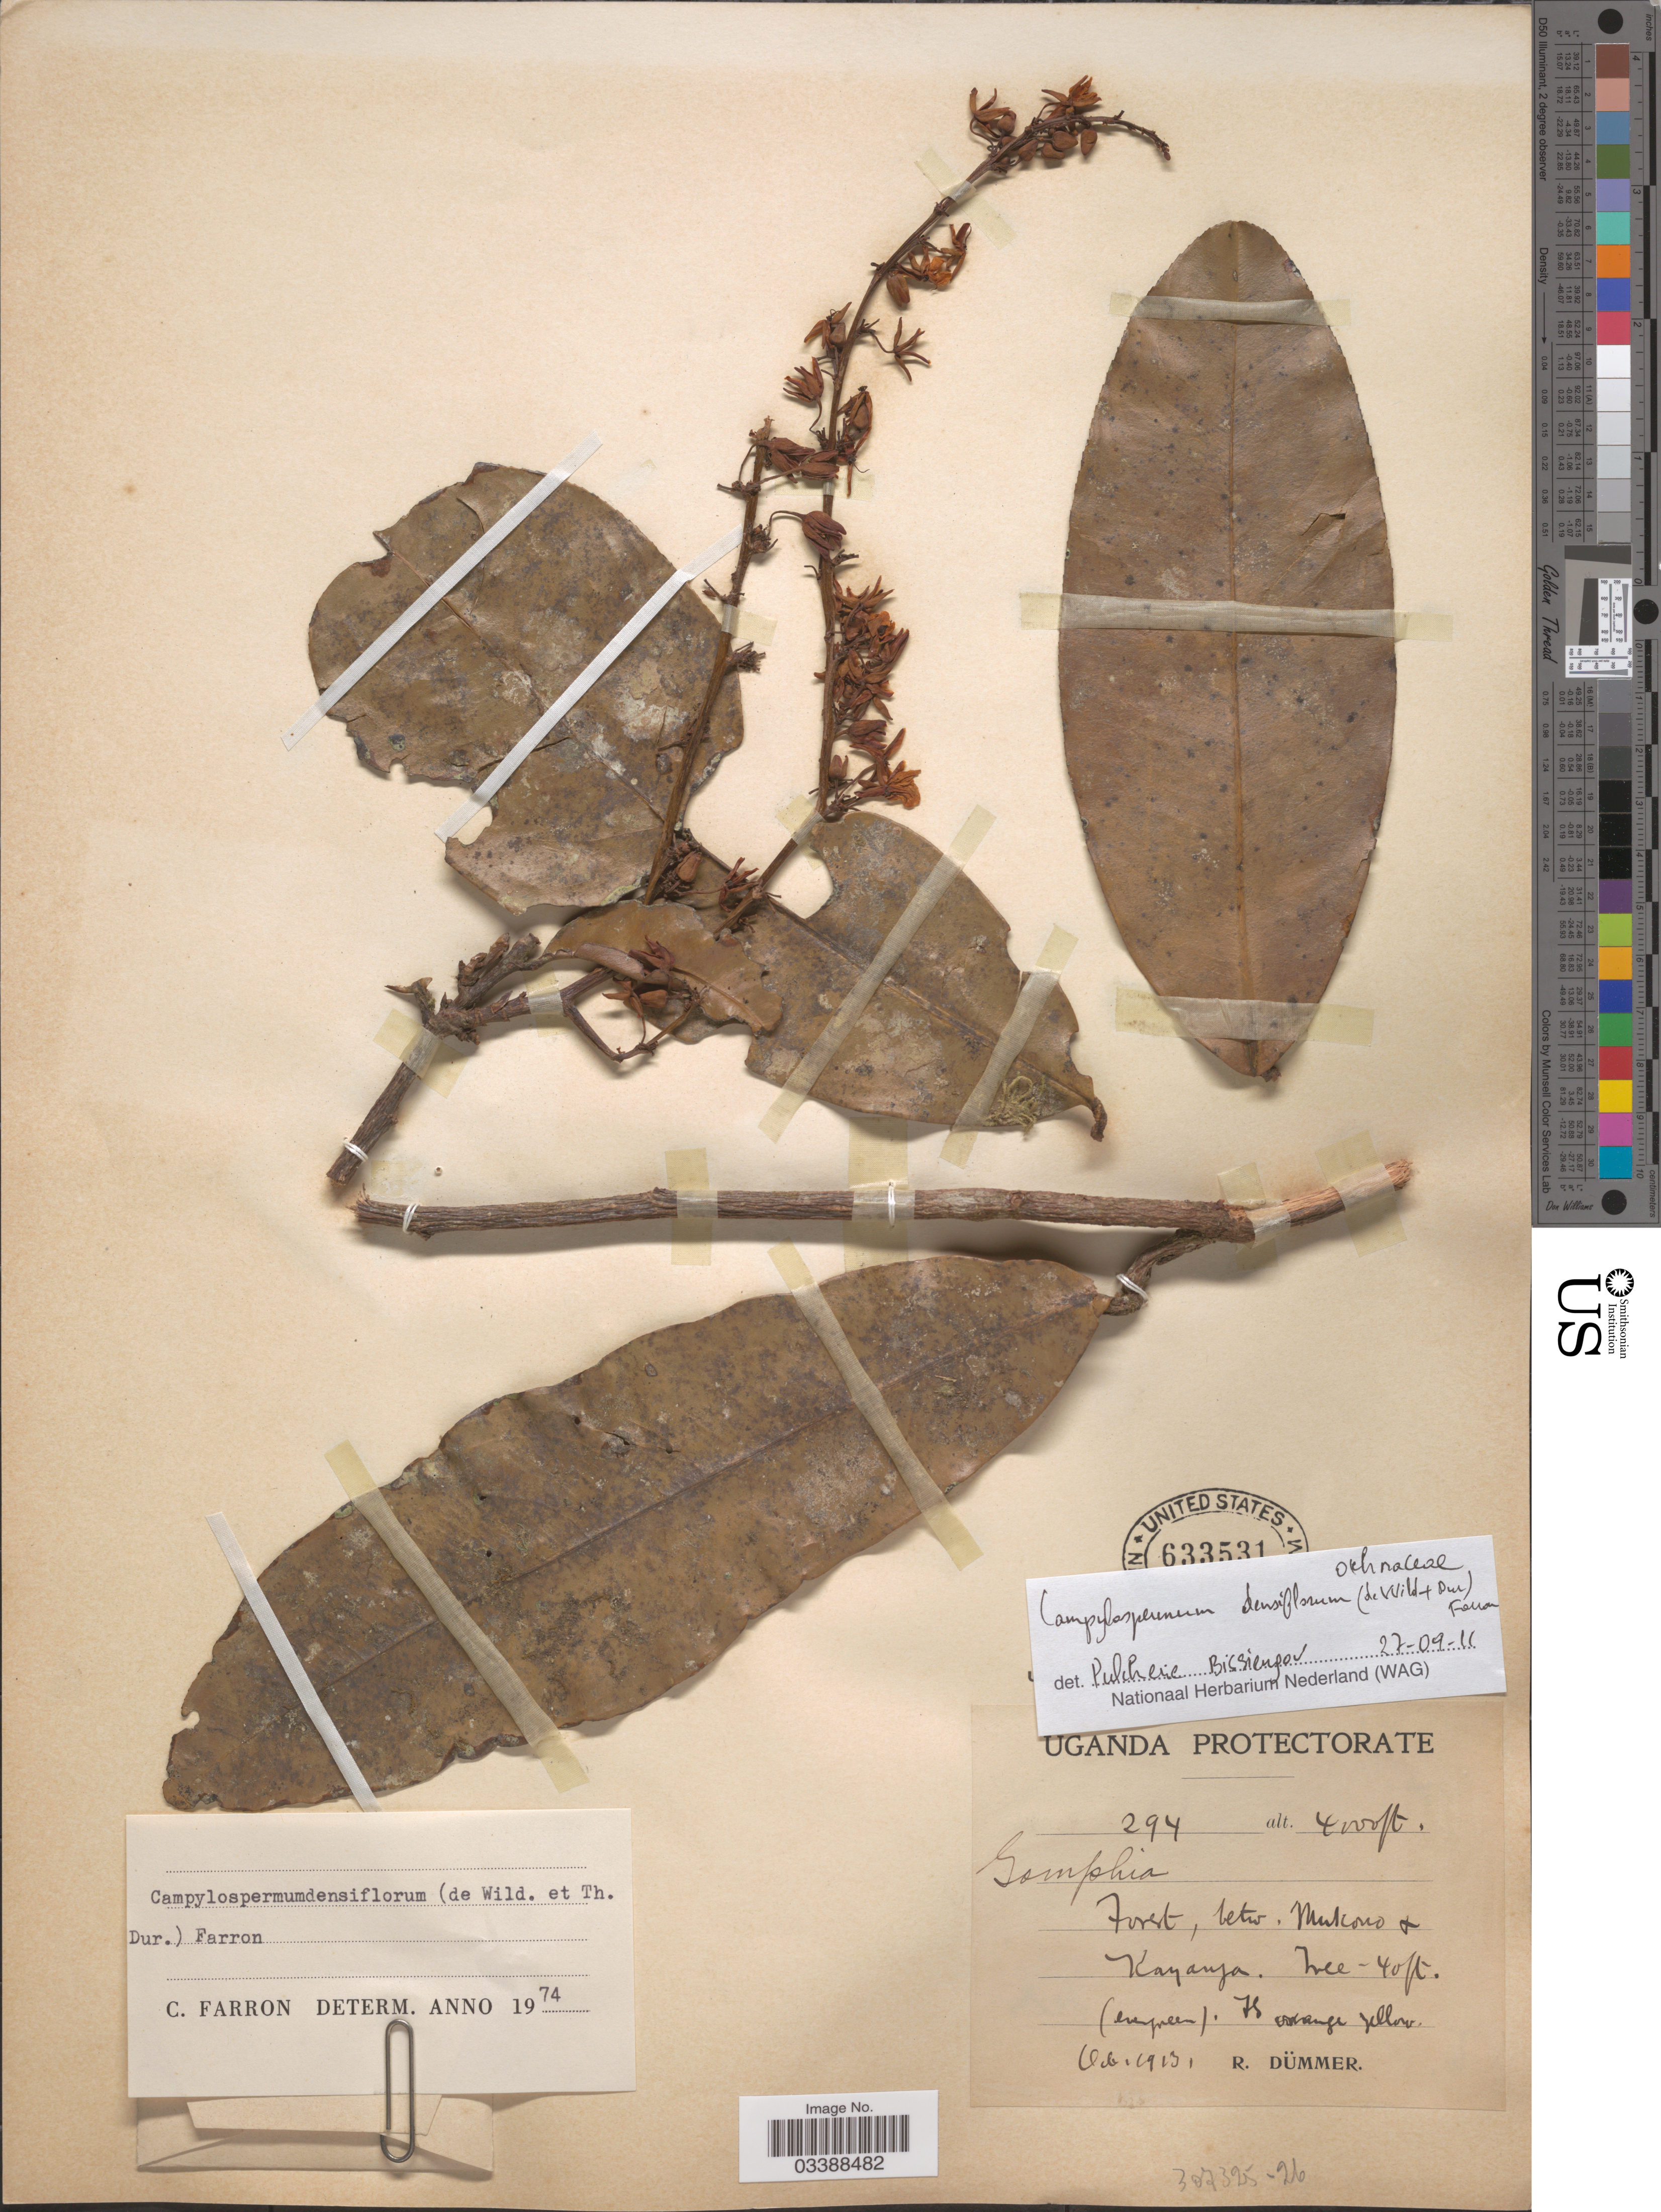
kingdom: Plantae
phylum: Tracheophyta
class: Magnoliopsida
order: Malpighiales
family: Ochnaceae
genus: Campylospermum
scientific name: Campylospermum densiflorum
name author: (De Wild. & Durand) Farron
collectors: R. A. Dümmer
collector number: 294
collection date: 1913-10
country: Uganda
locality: Betw. Mukono & Kayunga.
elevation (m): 1219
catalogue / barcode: US 633531